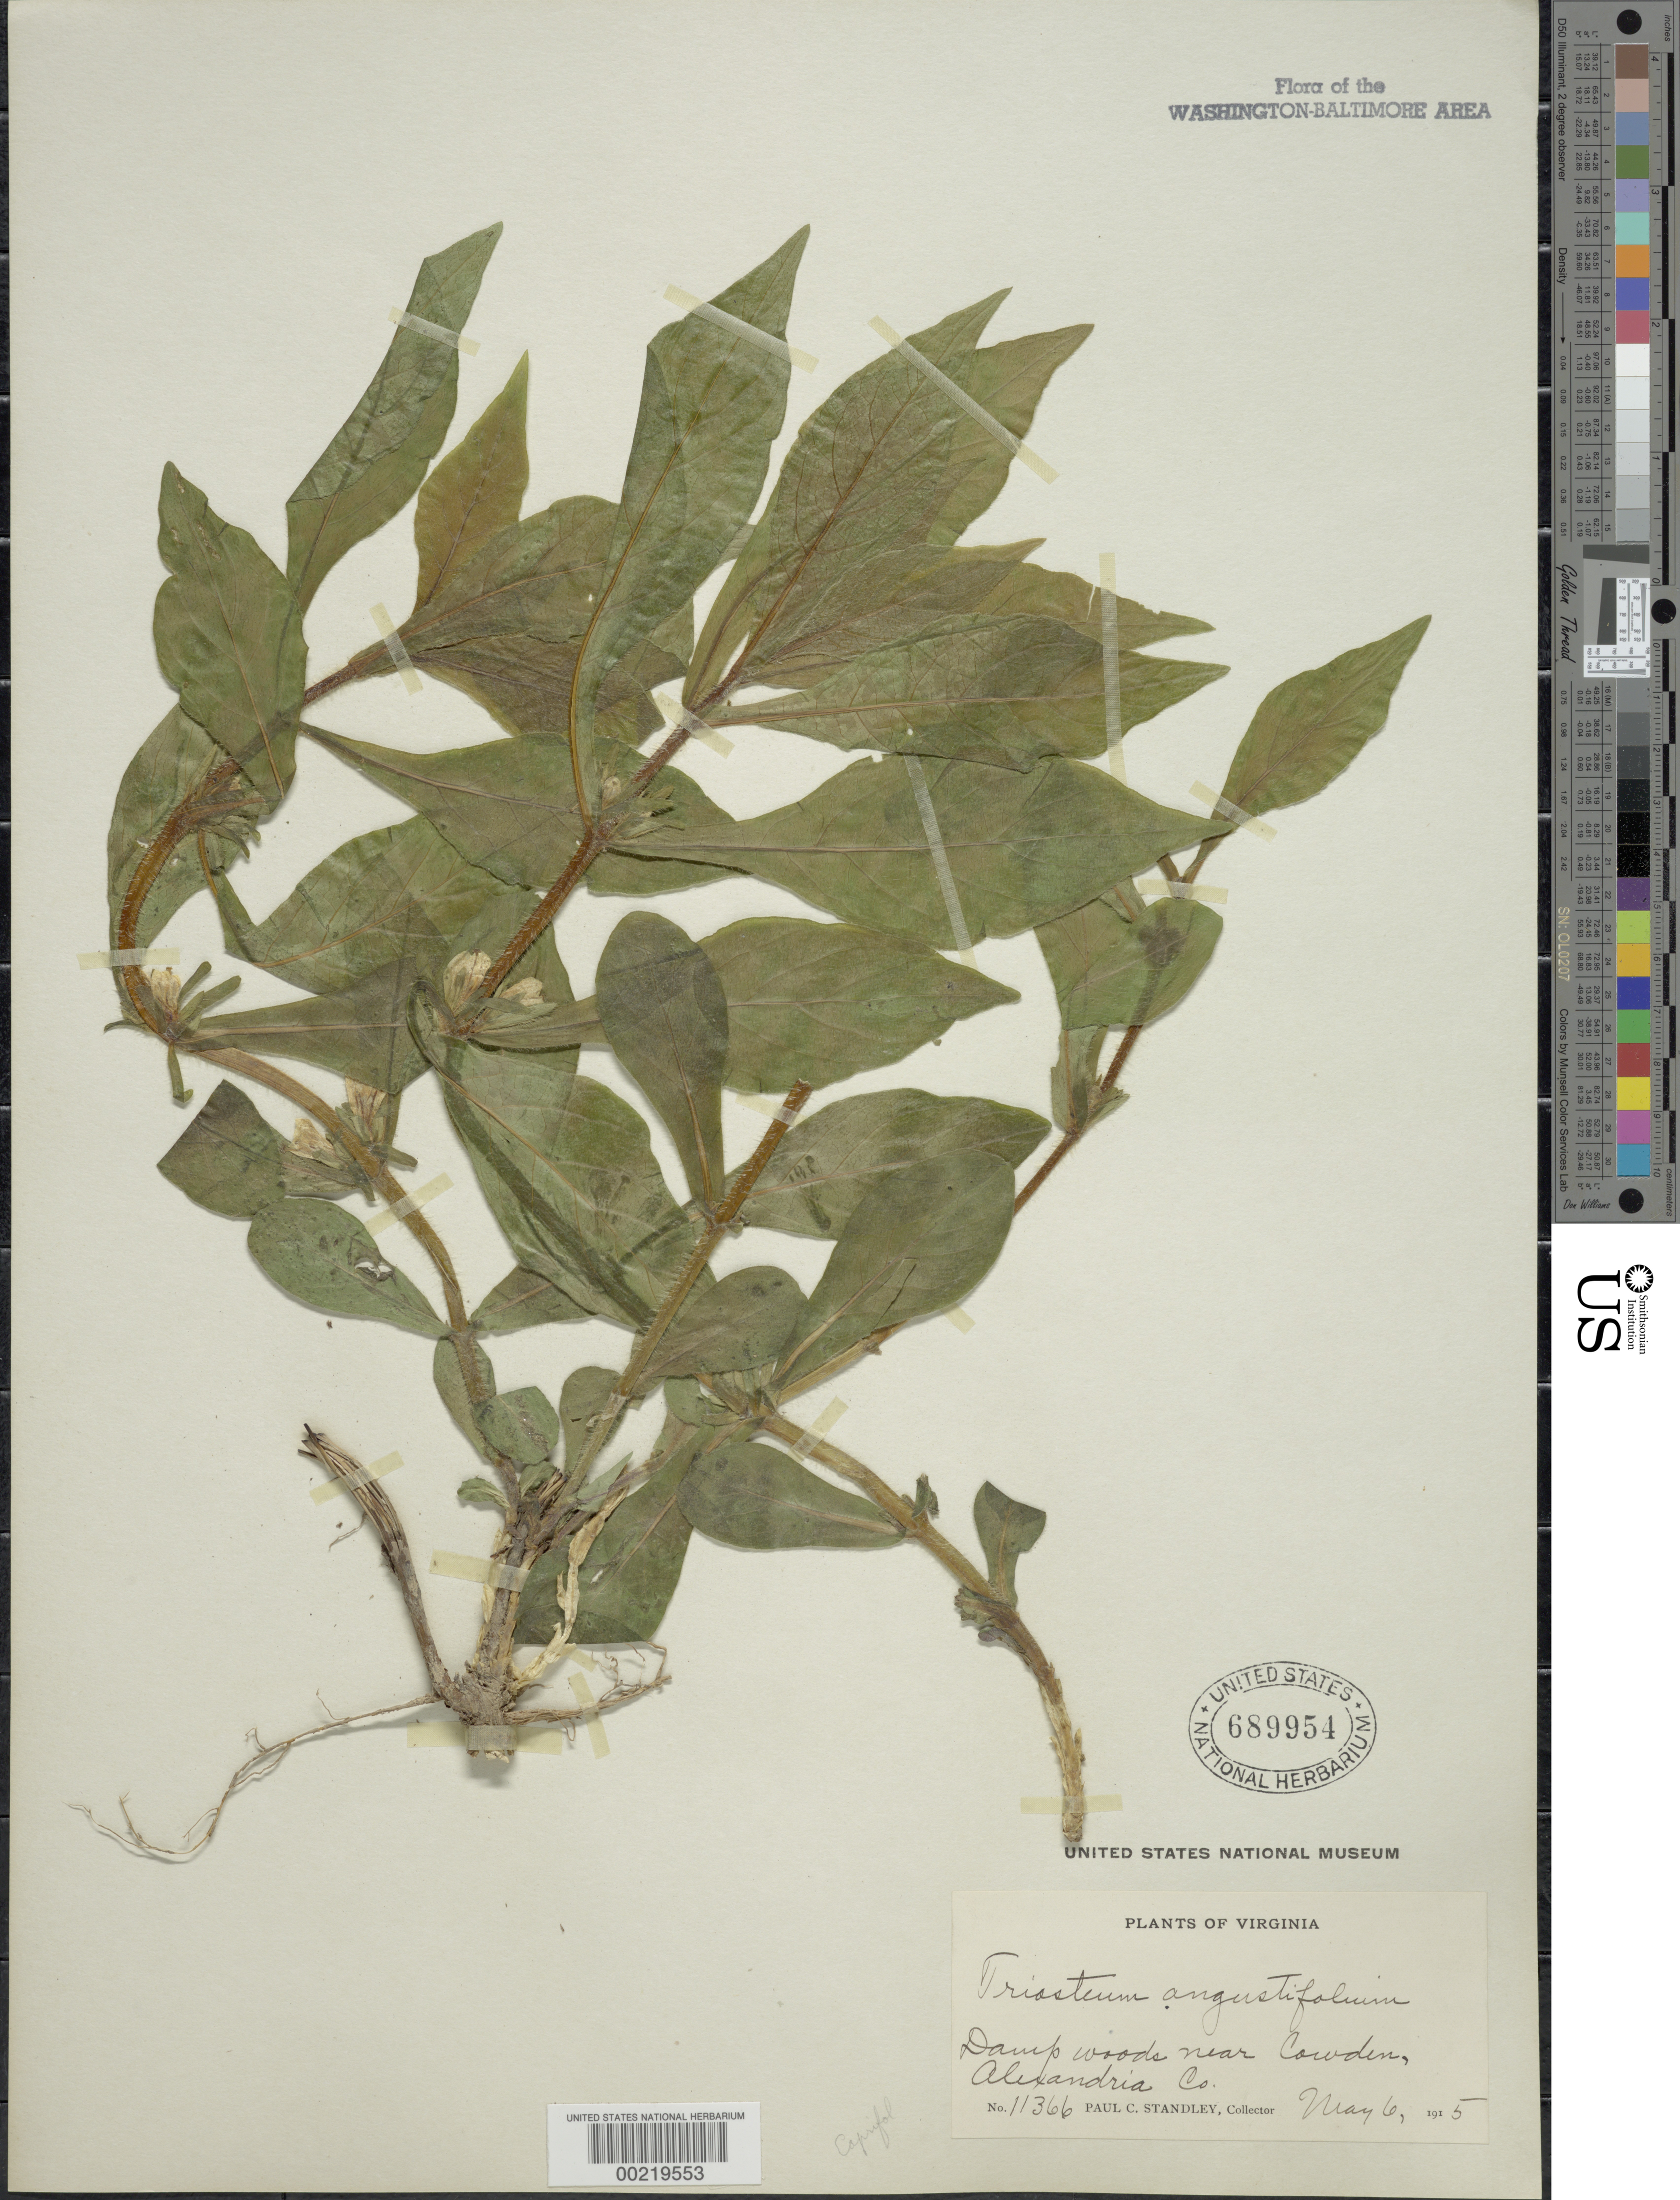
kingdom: Plantae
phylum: Tracheophyta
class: Magnoliopsida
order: Dipsacales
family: Caprifoliaceae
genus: Triosteum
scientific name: Triosteum angustifolium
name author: L.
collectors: P. C. Standley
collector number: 11366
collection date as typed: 06 May 1915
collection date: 1915-05-06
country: United States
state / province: Virginia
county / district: Arlington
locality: Near Cowdons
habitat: Damp woods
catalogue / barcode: US 689954